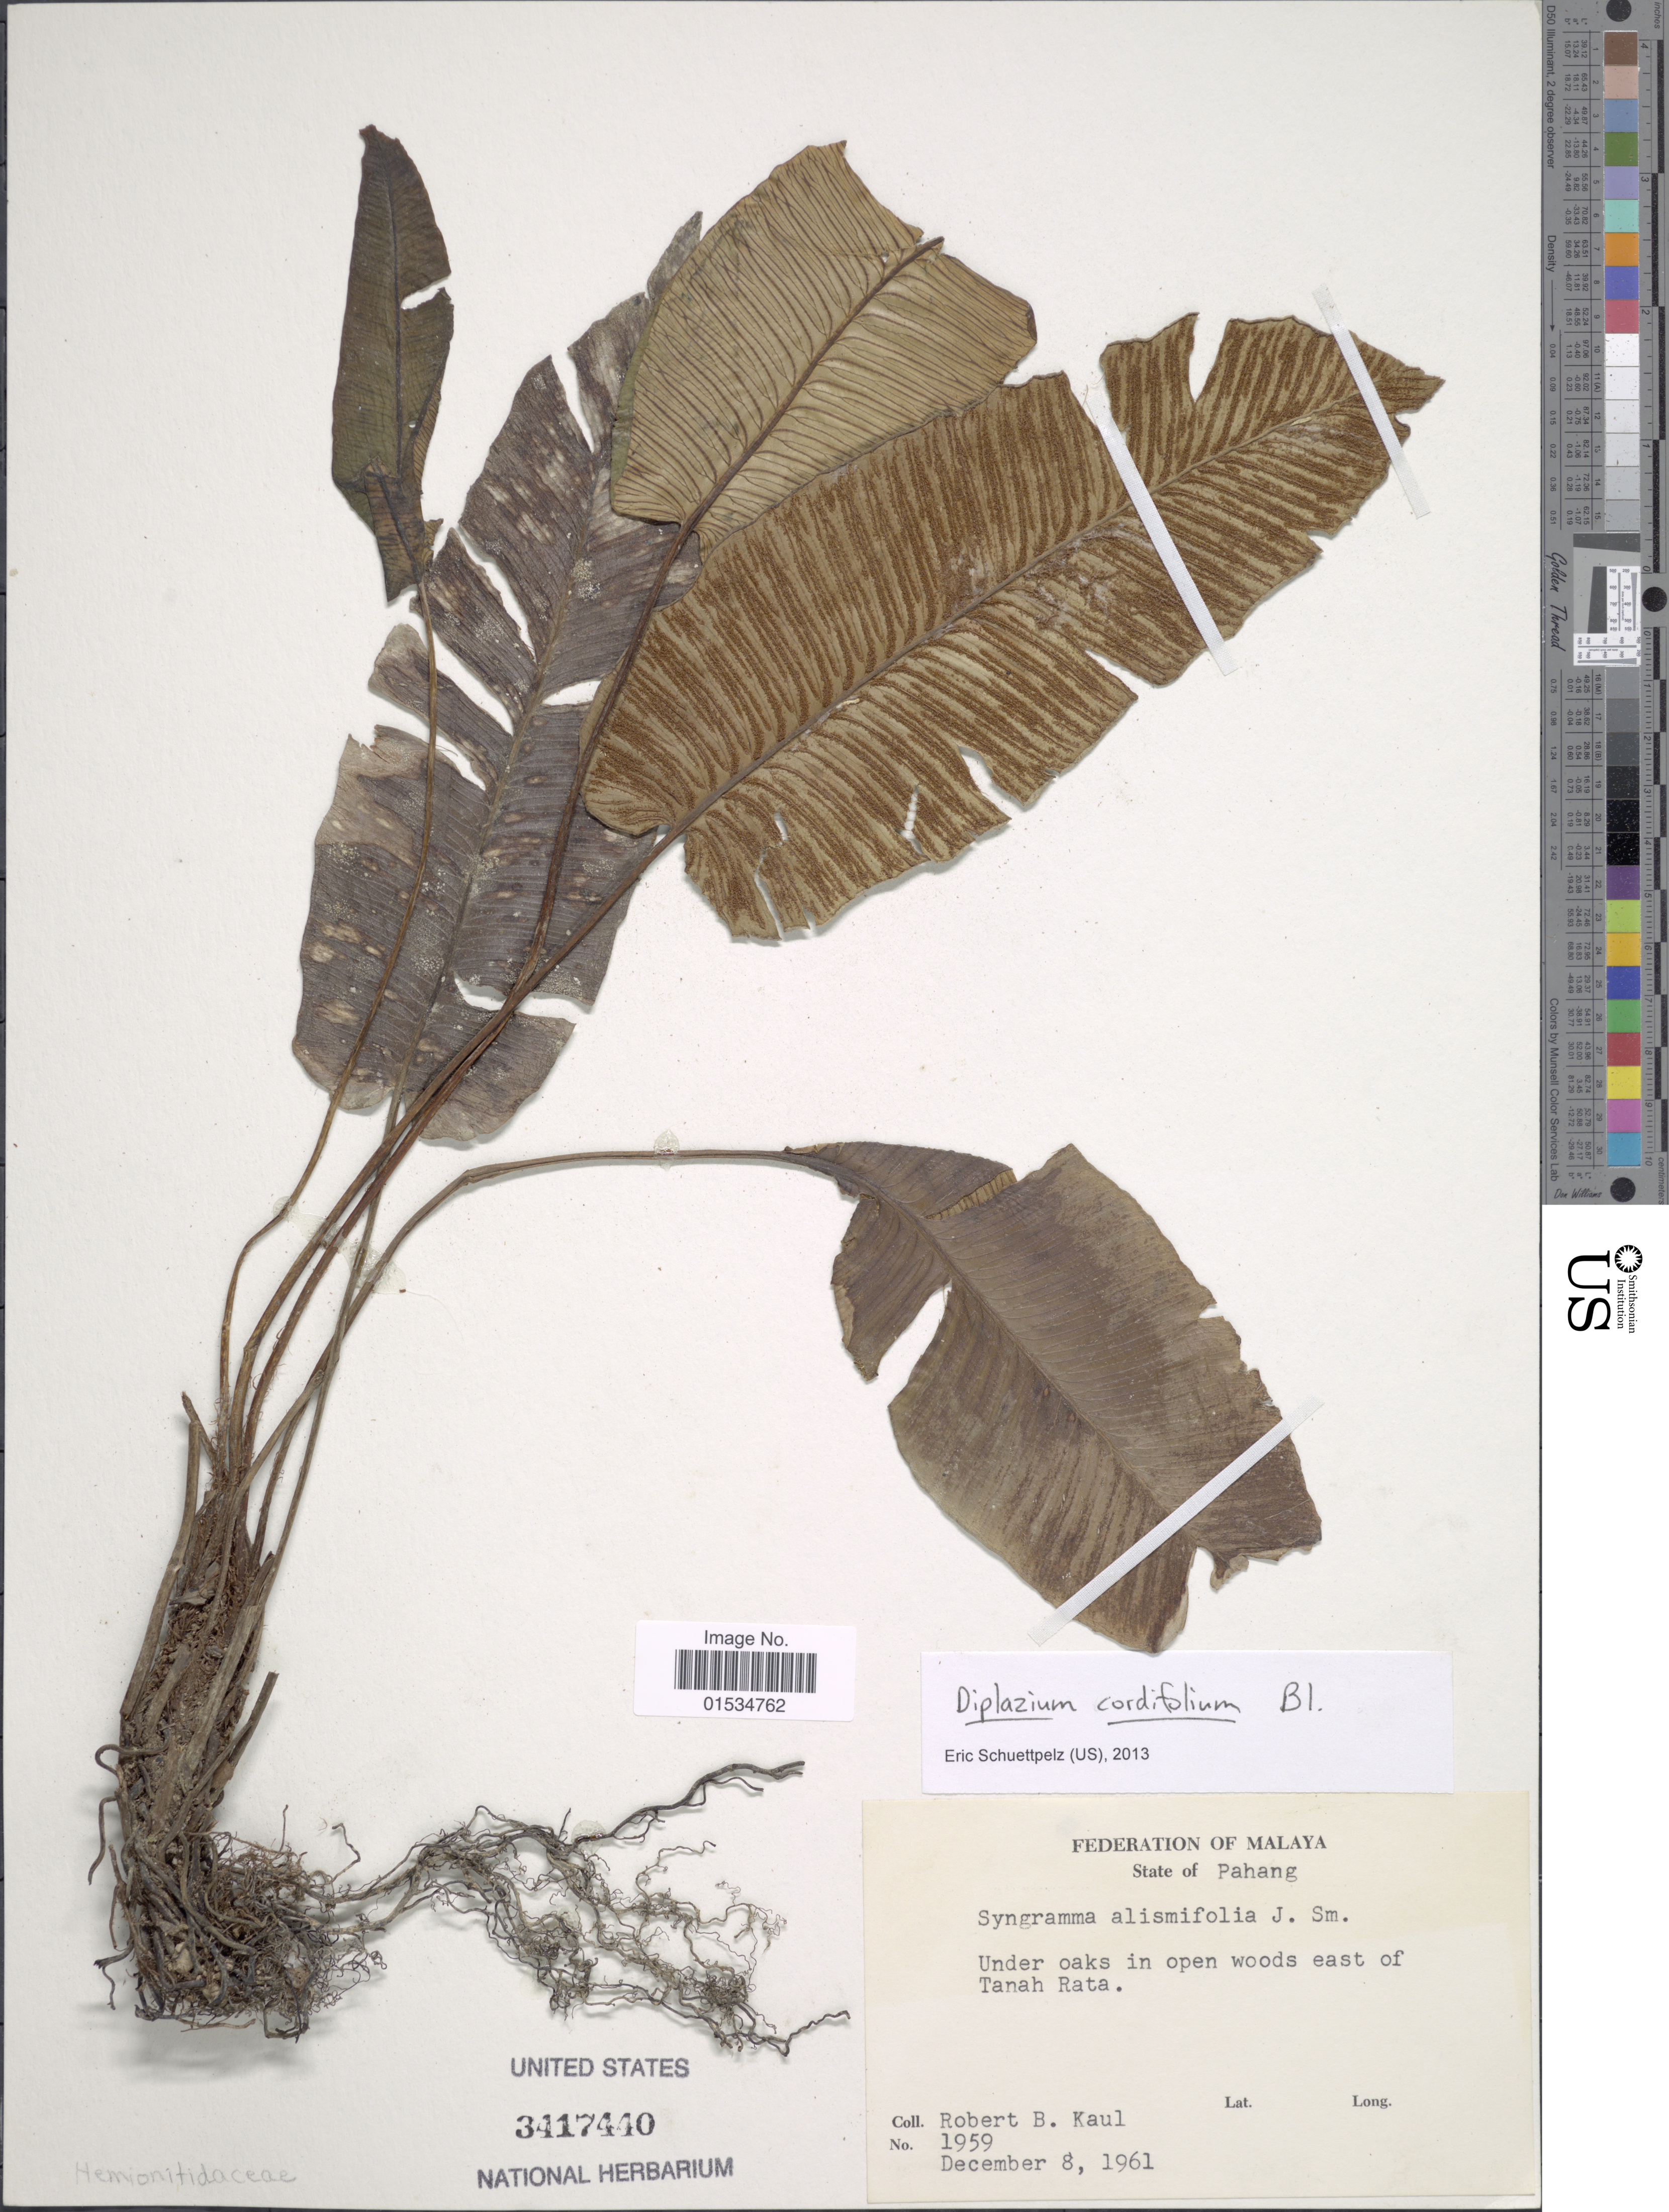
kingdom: Plantae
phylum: Tracheophyta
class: Polypodiopsida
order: Polypodiales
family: Athyriaceae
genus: Diplazium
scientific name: Diplazium cordifolium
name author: Blume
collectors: R. Kaul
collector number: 1959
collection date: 1961-12-08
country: Malaysia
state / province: Pahang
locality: Under oaks in open woods east of Tanah Rata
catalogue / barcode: US 3417440